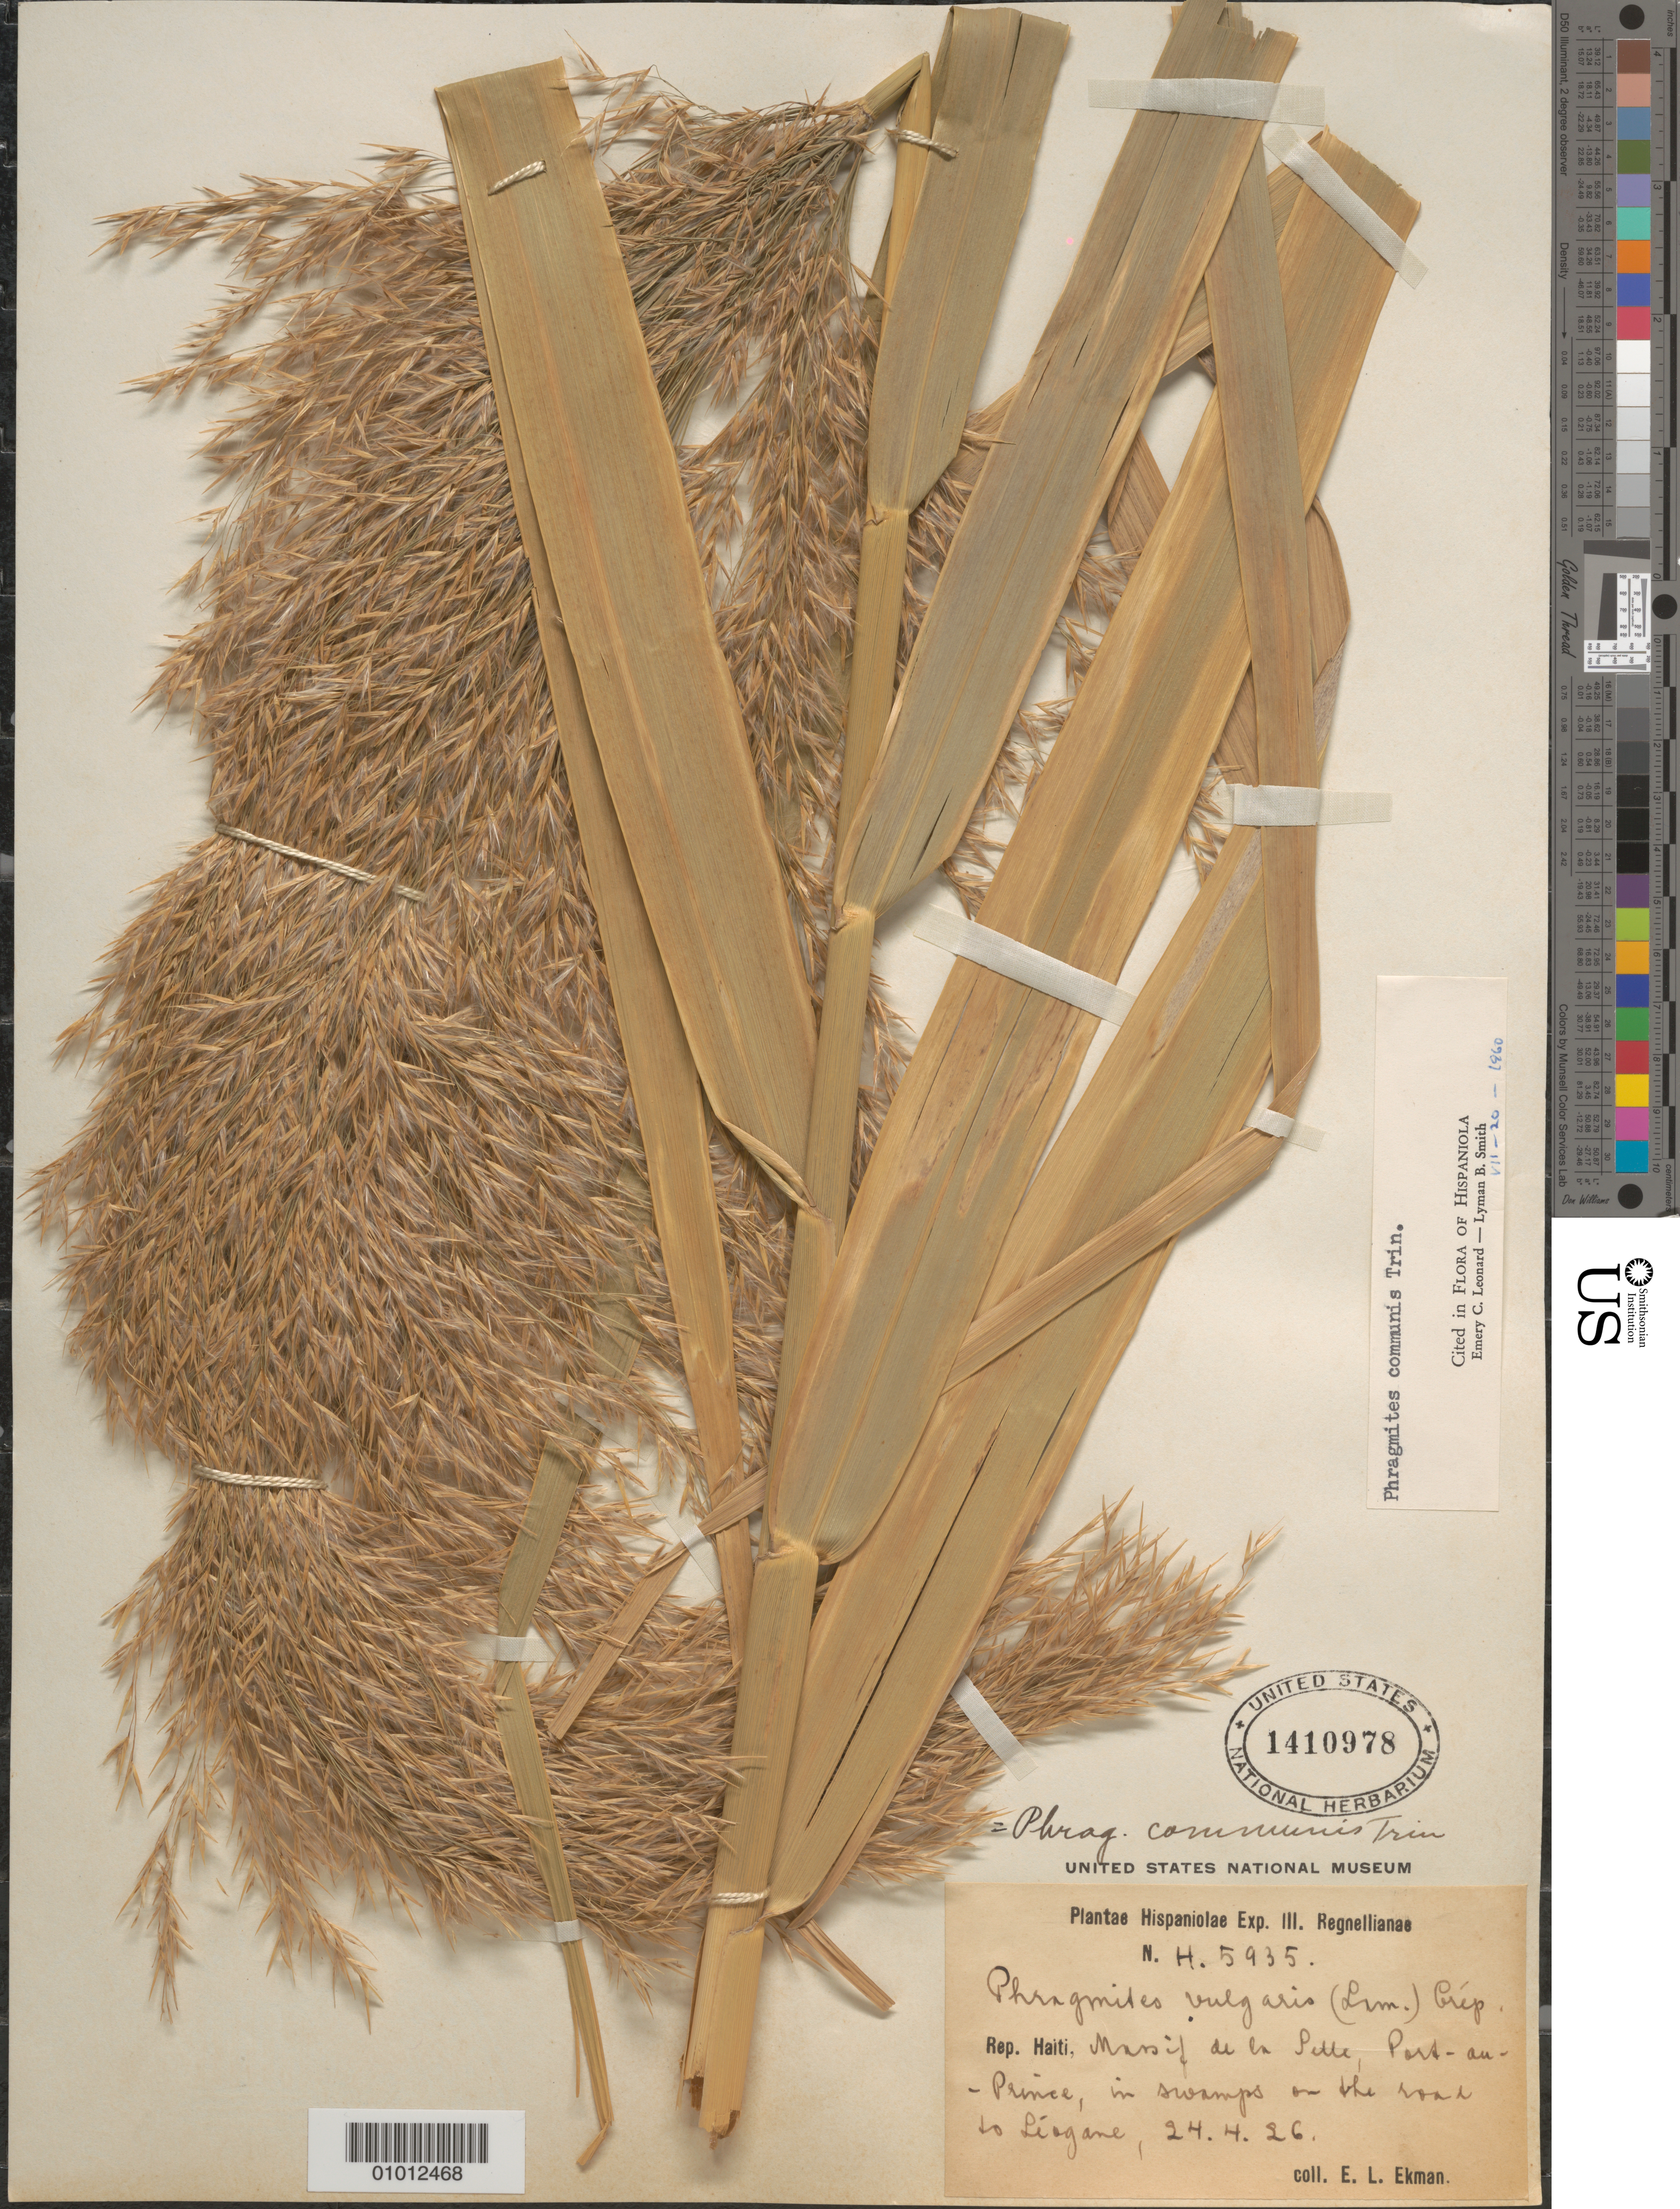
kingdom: Plantae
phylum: Tracheophyta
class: Liliopsida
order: Poales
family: Poaceae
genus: Phragmites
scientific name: Phragmites australis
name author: (Cav.) Trin. ex Steud.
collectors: E. L. Ekman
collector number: H 5935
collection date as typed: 24 Apr 1926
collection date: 1926-04-24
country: Haiti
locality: Nassif de la Pelle, Port-au-Prince, on the road to Leogane.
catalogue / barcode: US 1410978